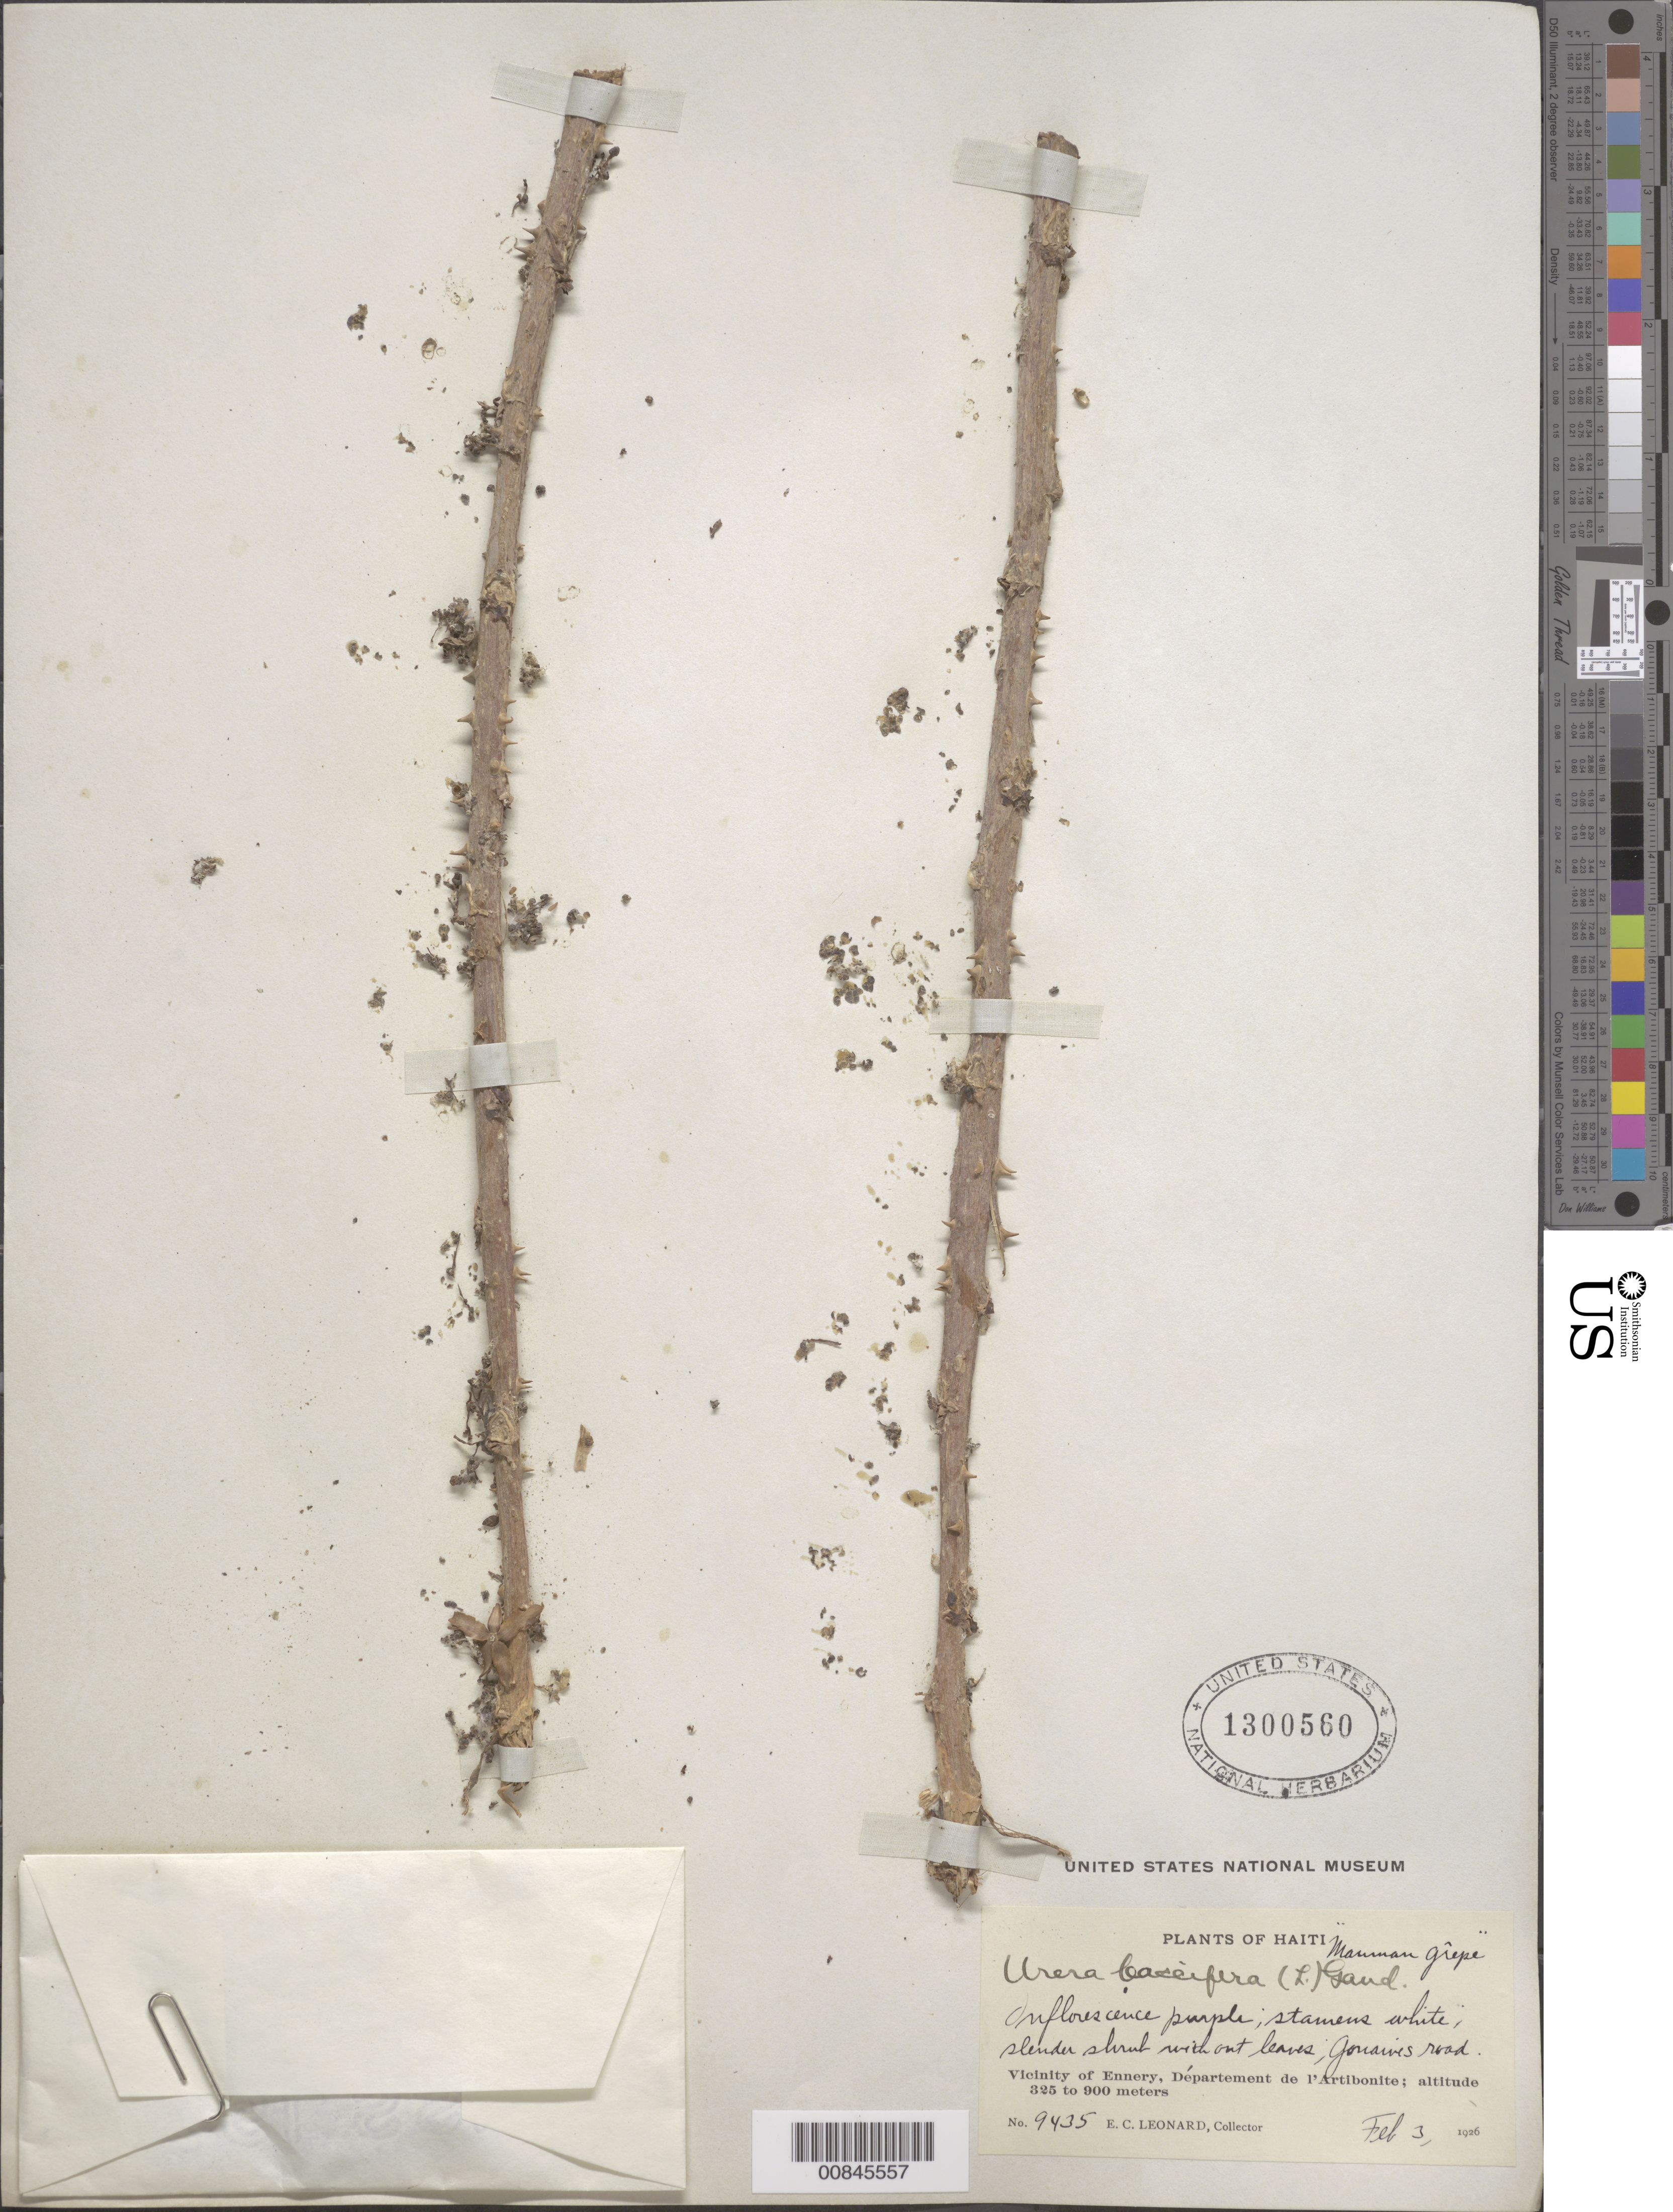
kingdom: Plantae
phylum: Tracheophyta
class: Magnoliopsida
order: Rosales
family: Urticaceae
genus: Urera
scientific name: Urera baccifera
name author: (L.) Gaudich. ex Wedd.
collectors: E. C. Leonard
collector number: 9435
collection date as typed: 03 Feb 1926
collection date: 1926-02-03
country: Haiti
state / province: Artibonite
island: Hispaniola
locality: Vicinity of Ennery, Département de l'Artibonite. Gonaives road.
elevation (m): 325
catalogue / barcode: US 1300560